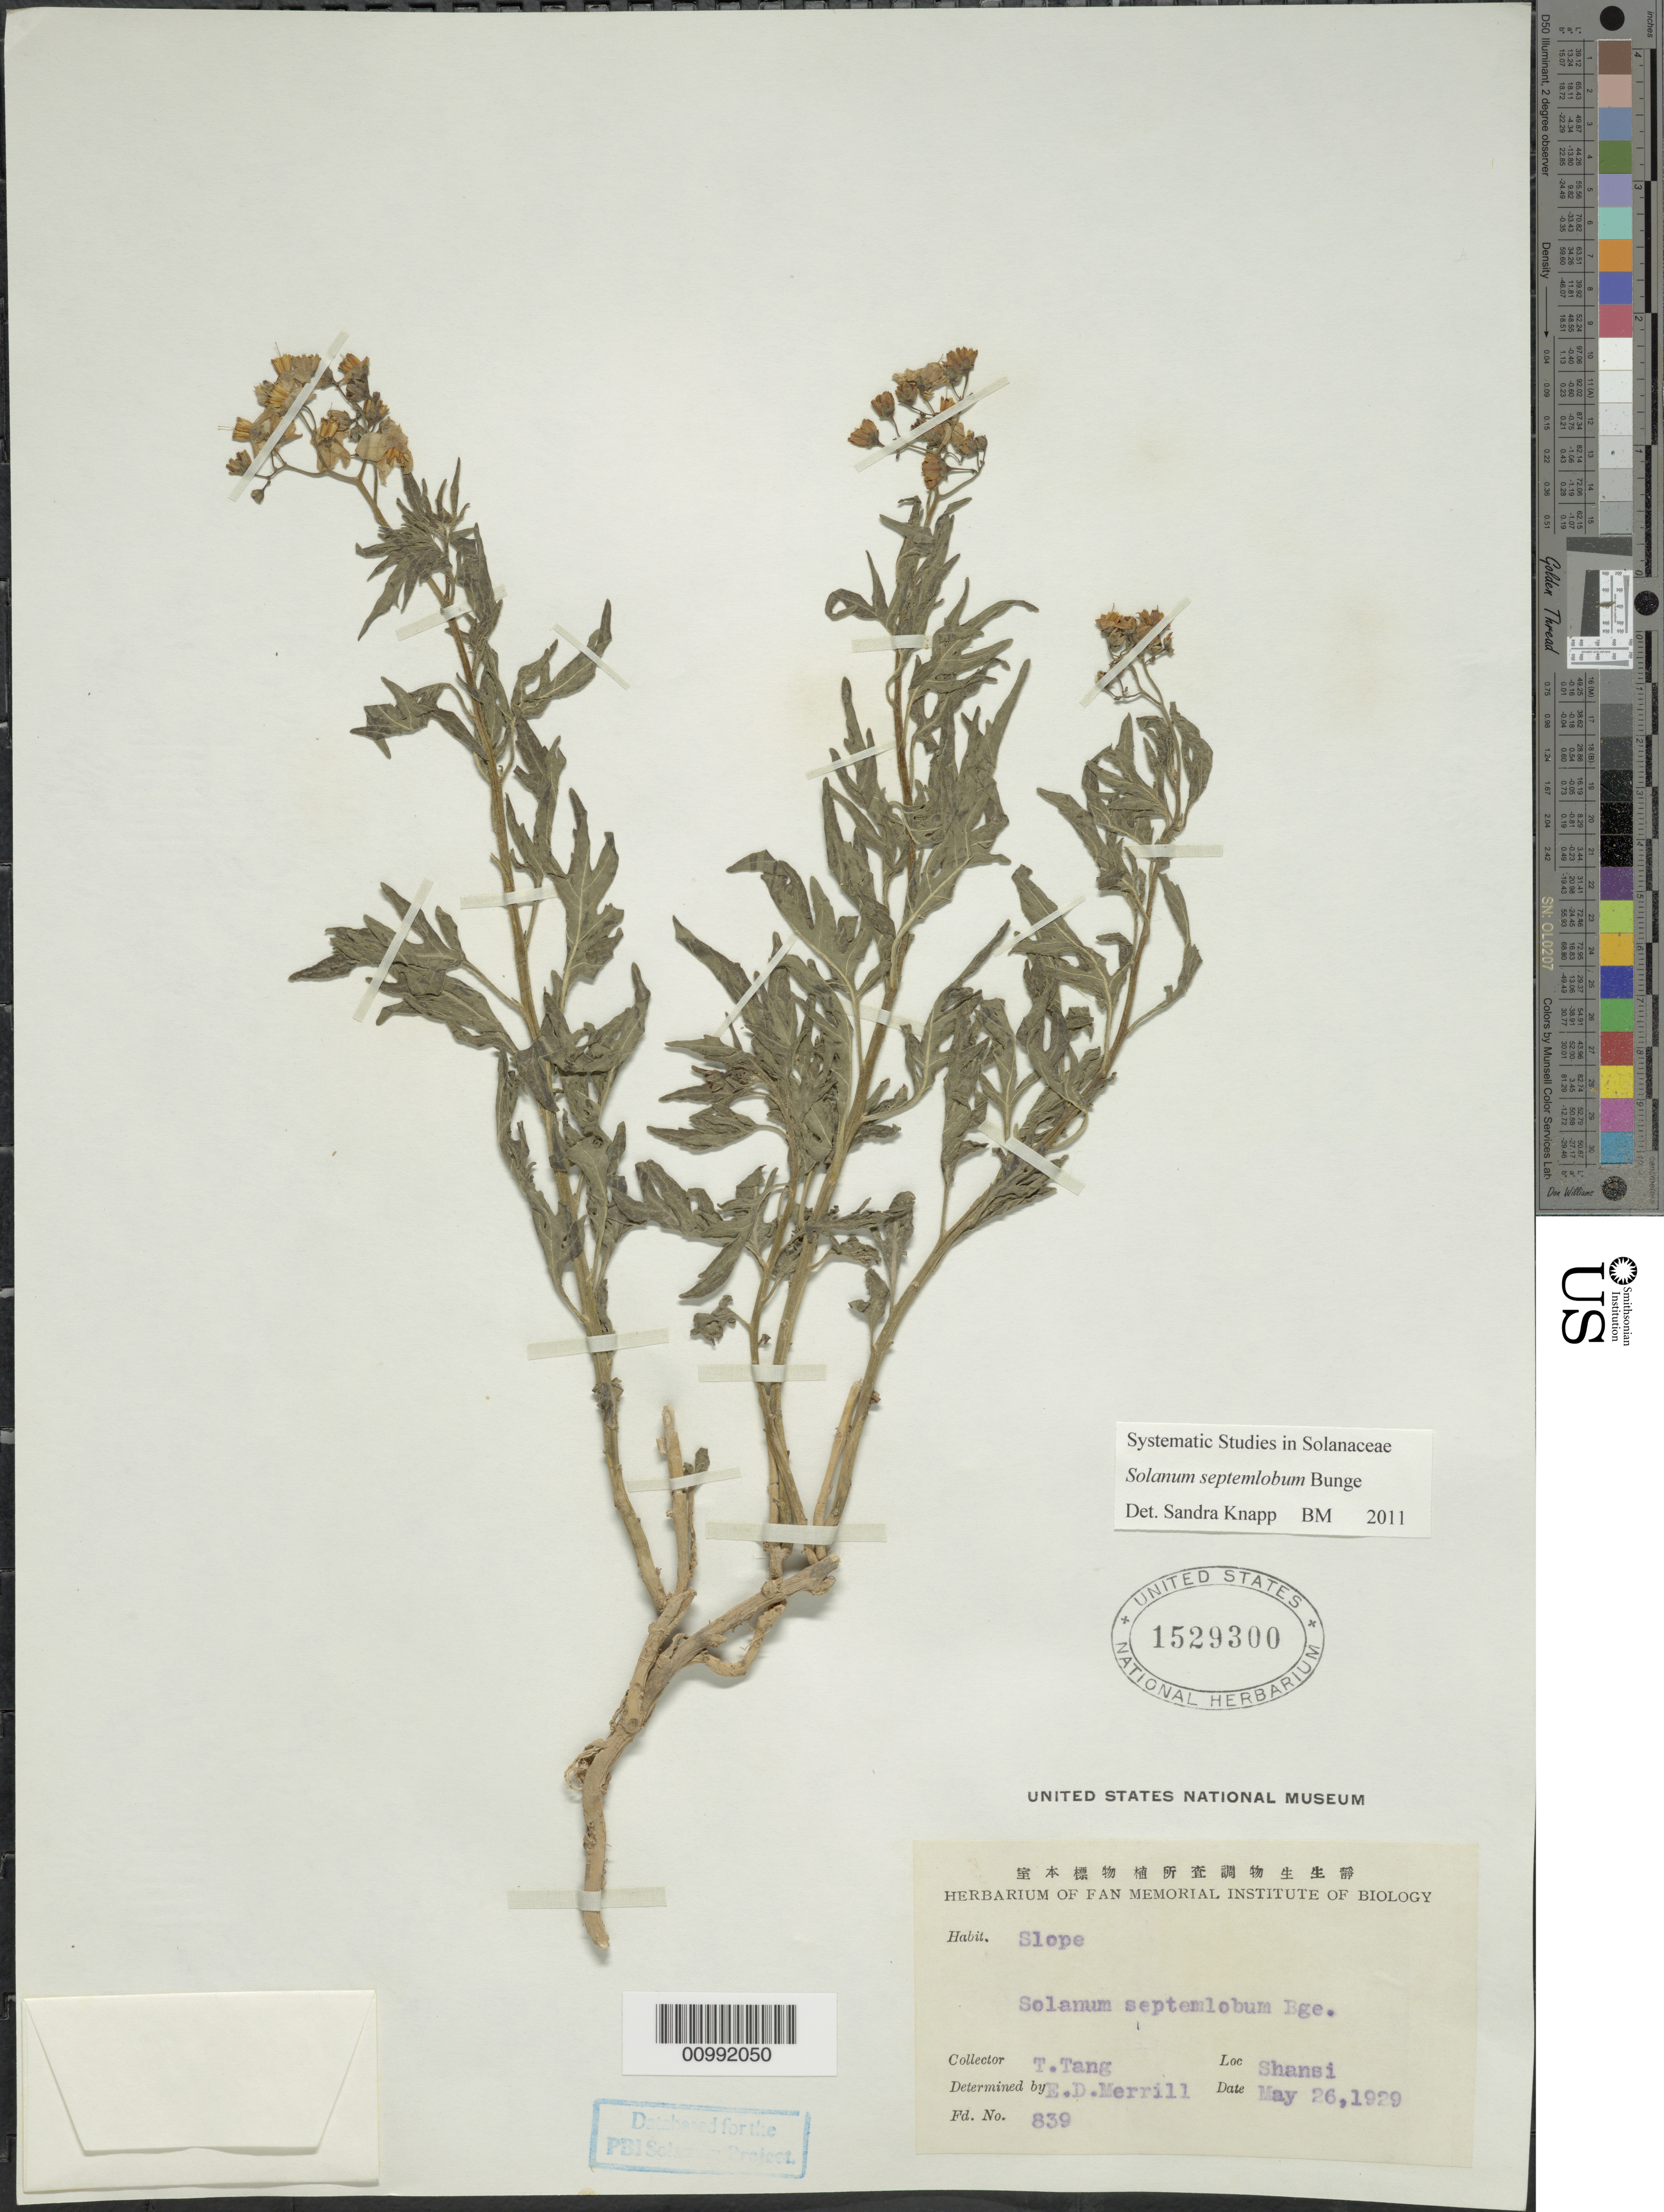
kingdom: Plantae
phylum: Tracheophyta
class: Magnoliopsida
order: Solanales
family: Solanaceae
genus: Solanum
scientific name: Solanum septemlobum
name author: Bunge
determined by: Knapp, S. D.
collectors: T. Tang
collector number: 839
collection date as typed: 26 May 1929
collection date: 1929-05-26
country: China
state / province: Shanxi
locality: sin. loc.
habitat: slope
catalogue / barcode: US 1529300